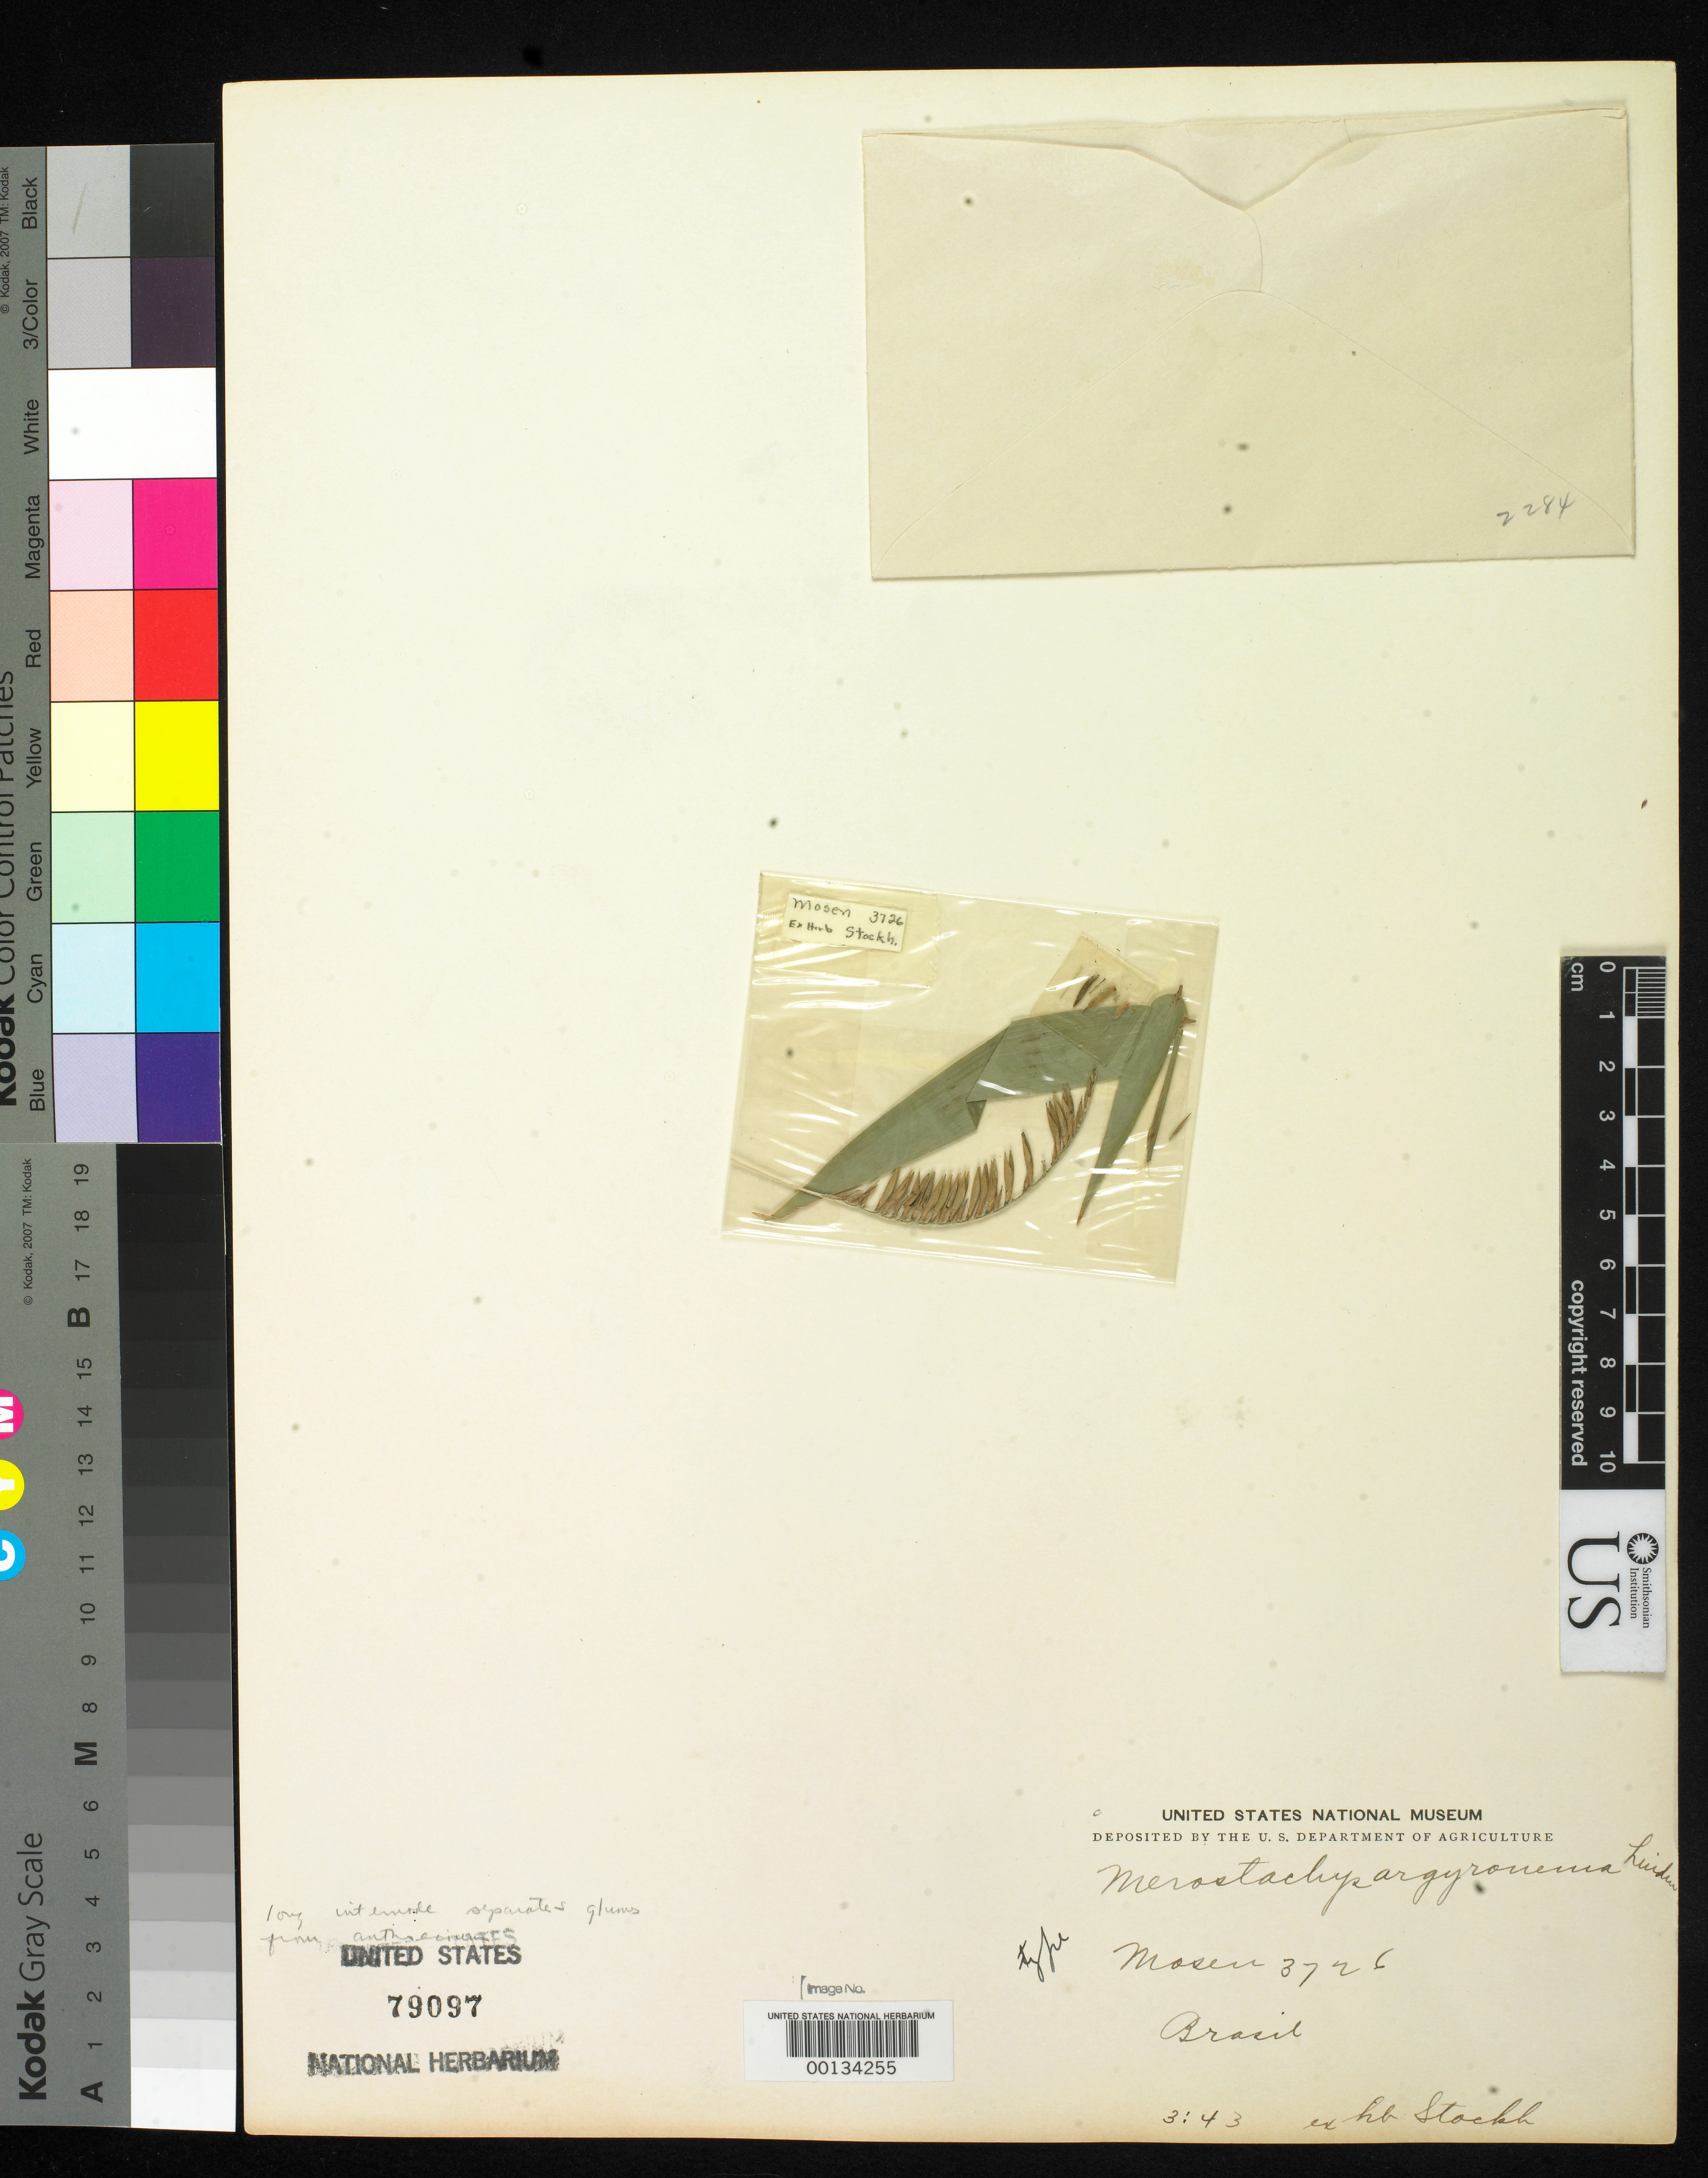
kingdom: Plantae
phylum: Tracheophyta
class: Liliopsida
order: Poales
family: Poaceae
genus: Merostachys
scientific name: Merostachys argyronema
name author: Lindm.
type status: Type Collection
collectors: C. Mosen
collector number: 3726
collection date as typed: Mar 1875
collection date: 1875-03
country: Brazil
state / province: São Paulo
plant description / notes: Fragmentary material of type specimen ex herb. Stockholm.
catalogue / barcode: US 79097